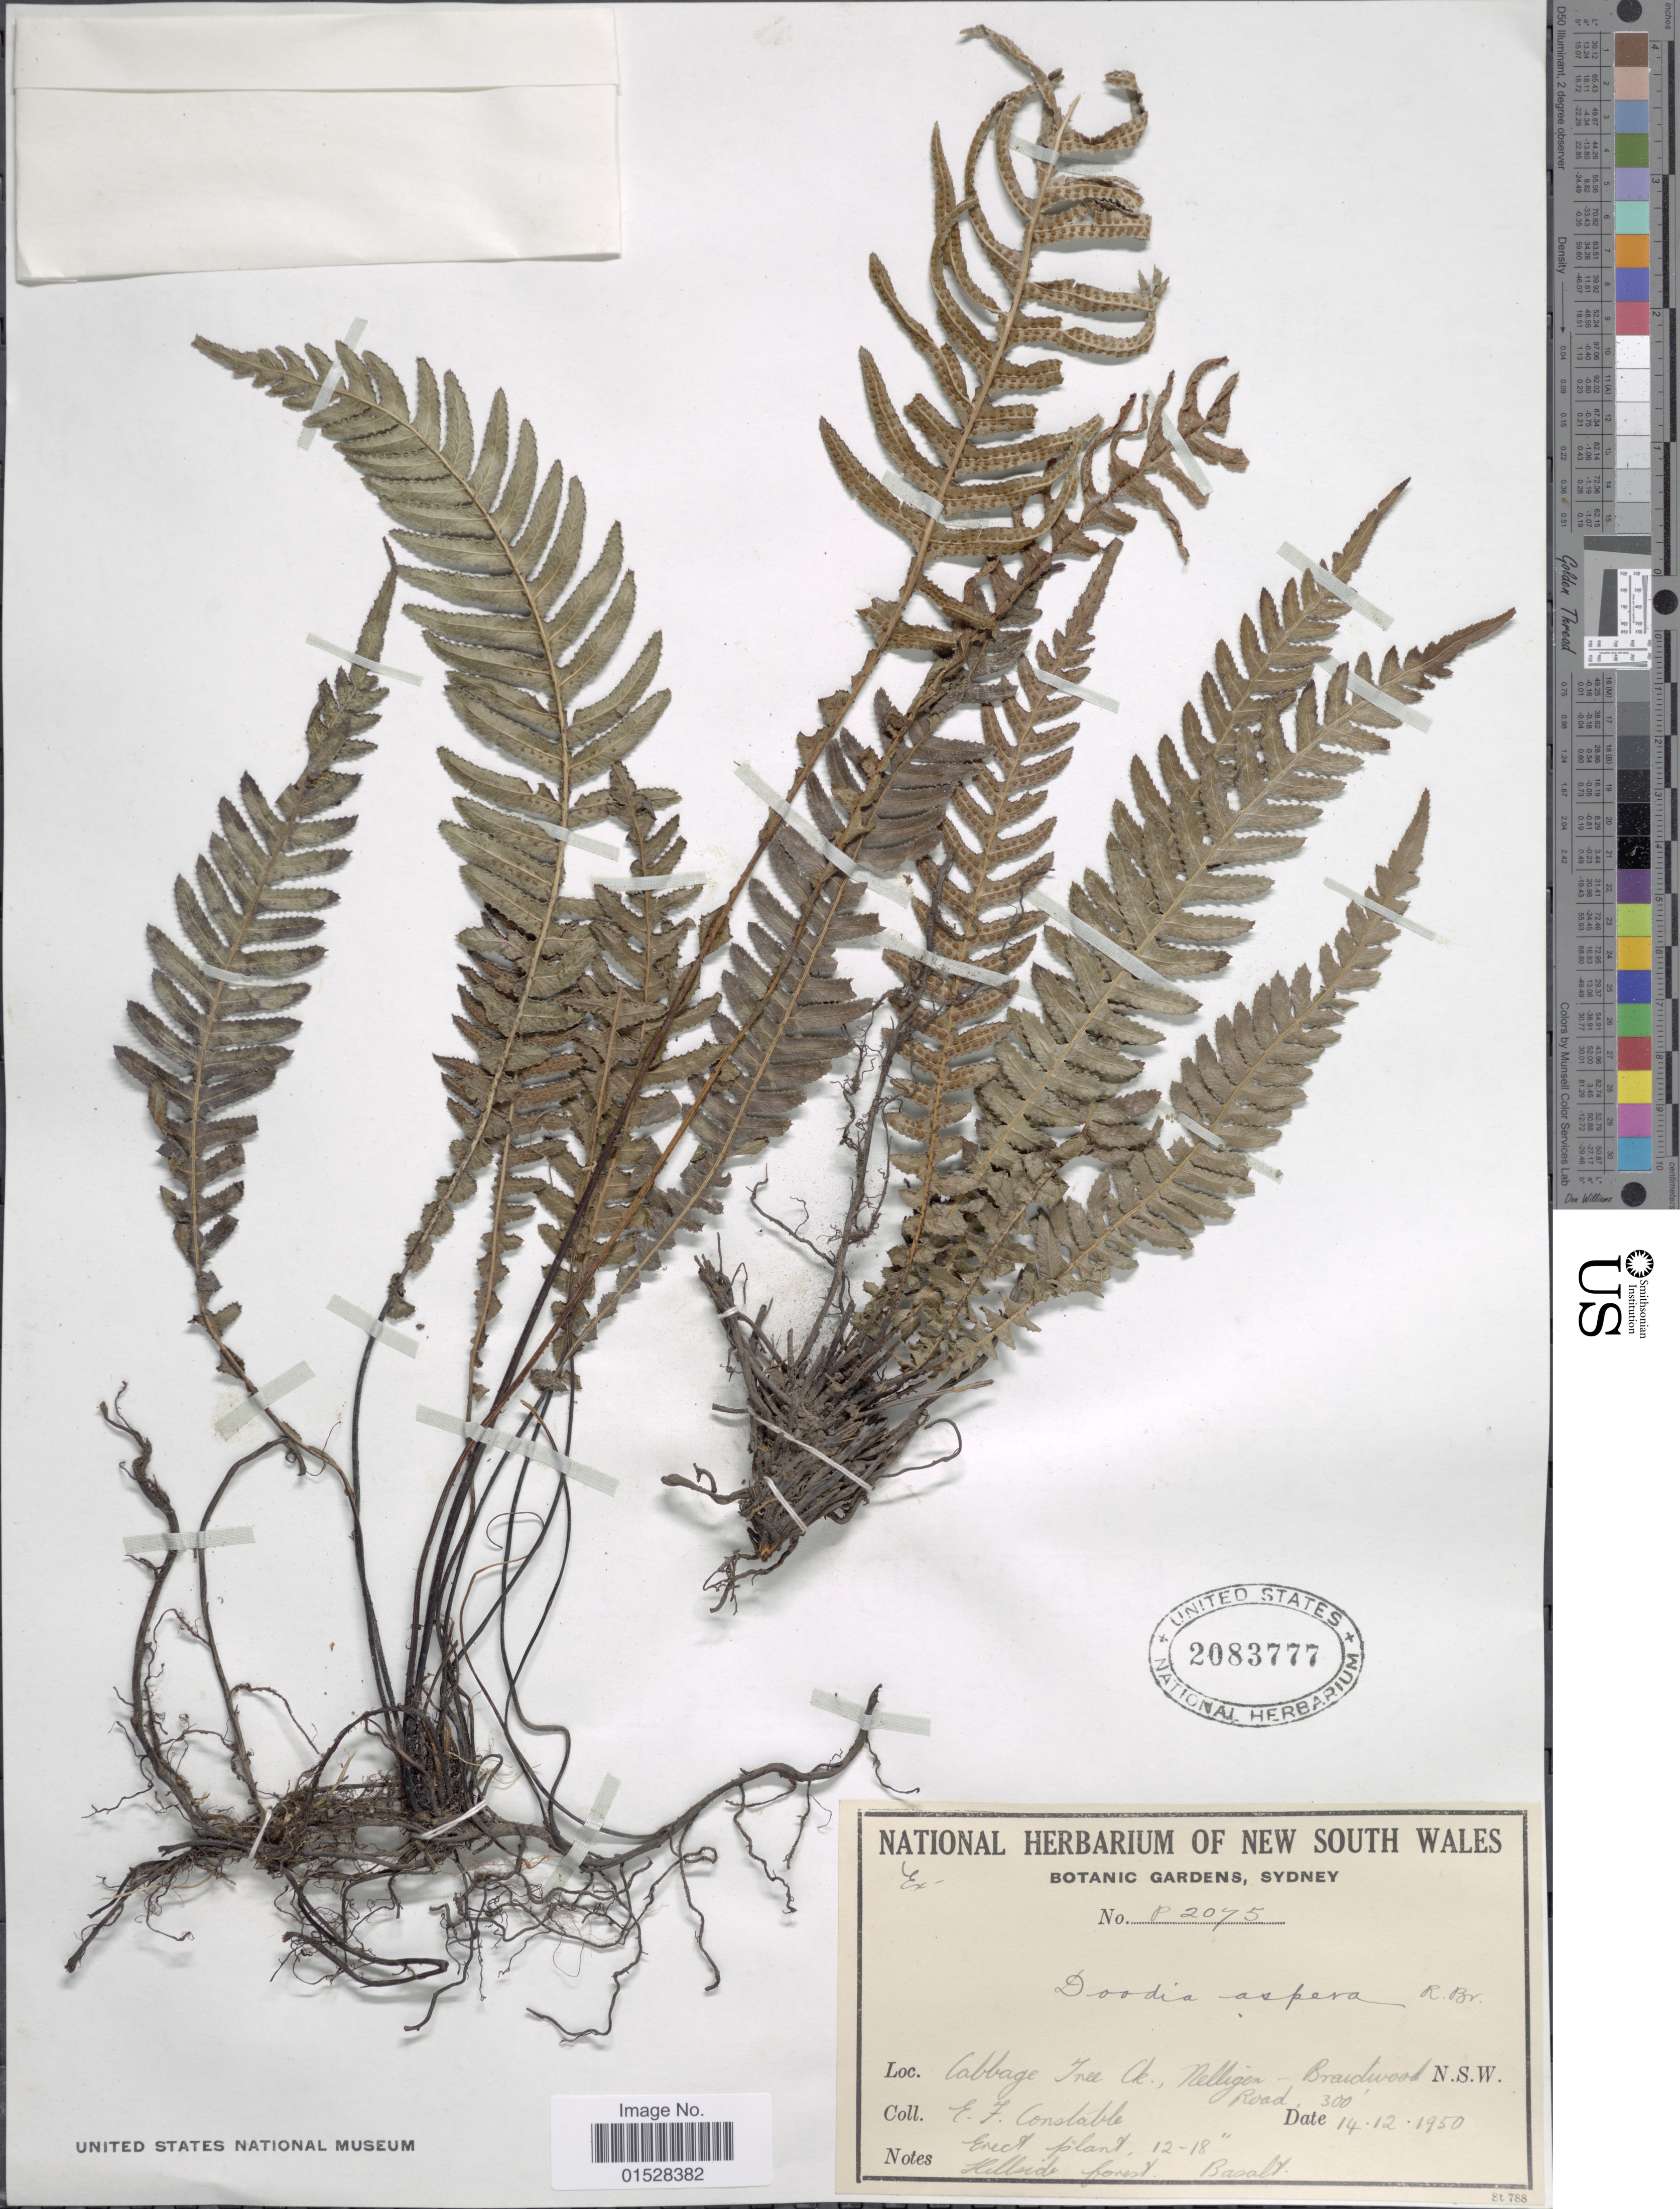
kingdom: Plantae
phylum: Tracheophyta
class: Polypodiopsida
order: Polypodiales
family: Blechnaceae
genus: Blechnum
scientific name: Blechnum neohollandicum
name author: Christenh.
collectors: E. F. Constable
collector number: P2075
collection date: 1950-12-14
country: Australia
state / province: New South Wales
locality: Cabbage Tree Ck., Nelligan, Braidwood Road.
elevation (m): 91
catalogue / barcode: US 2083777